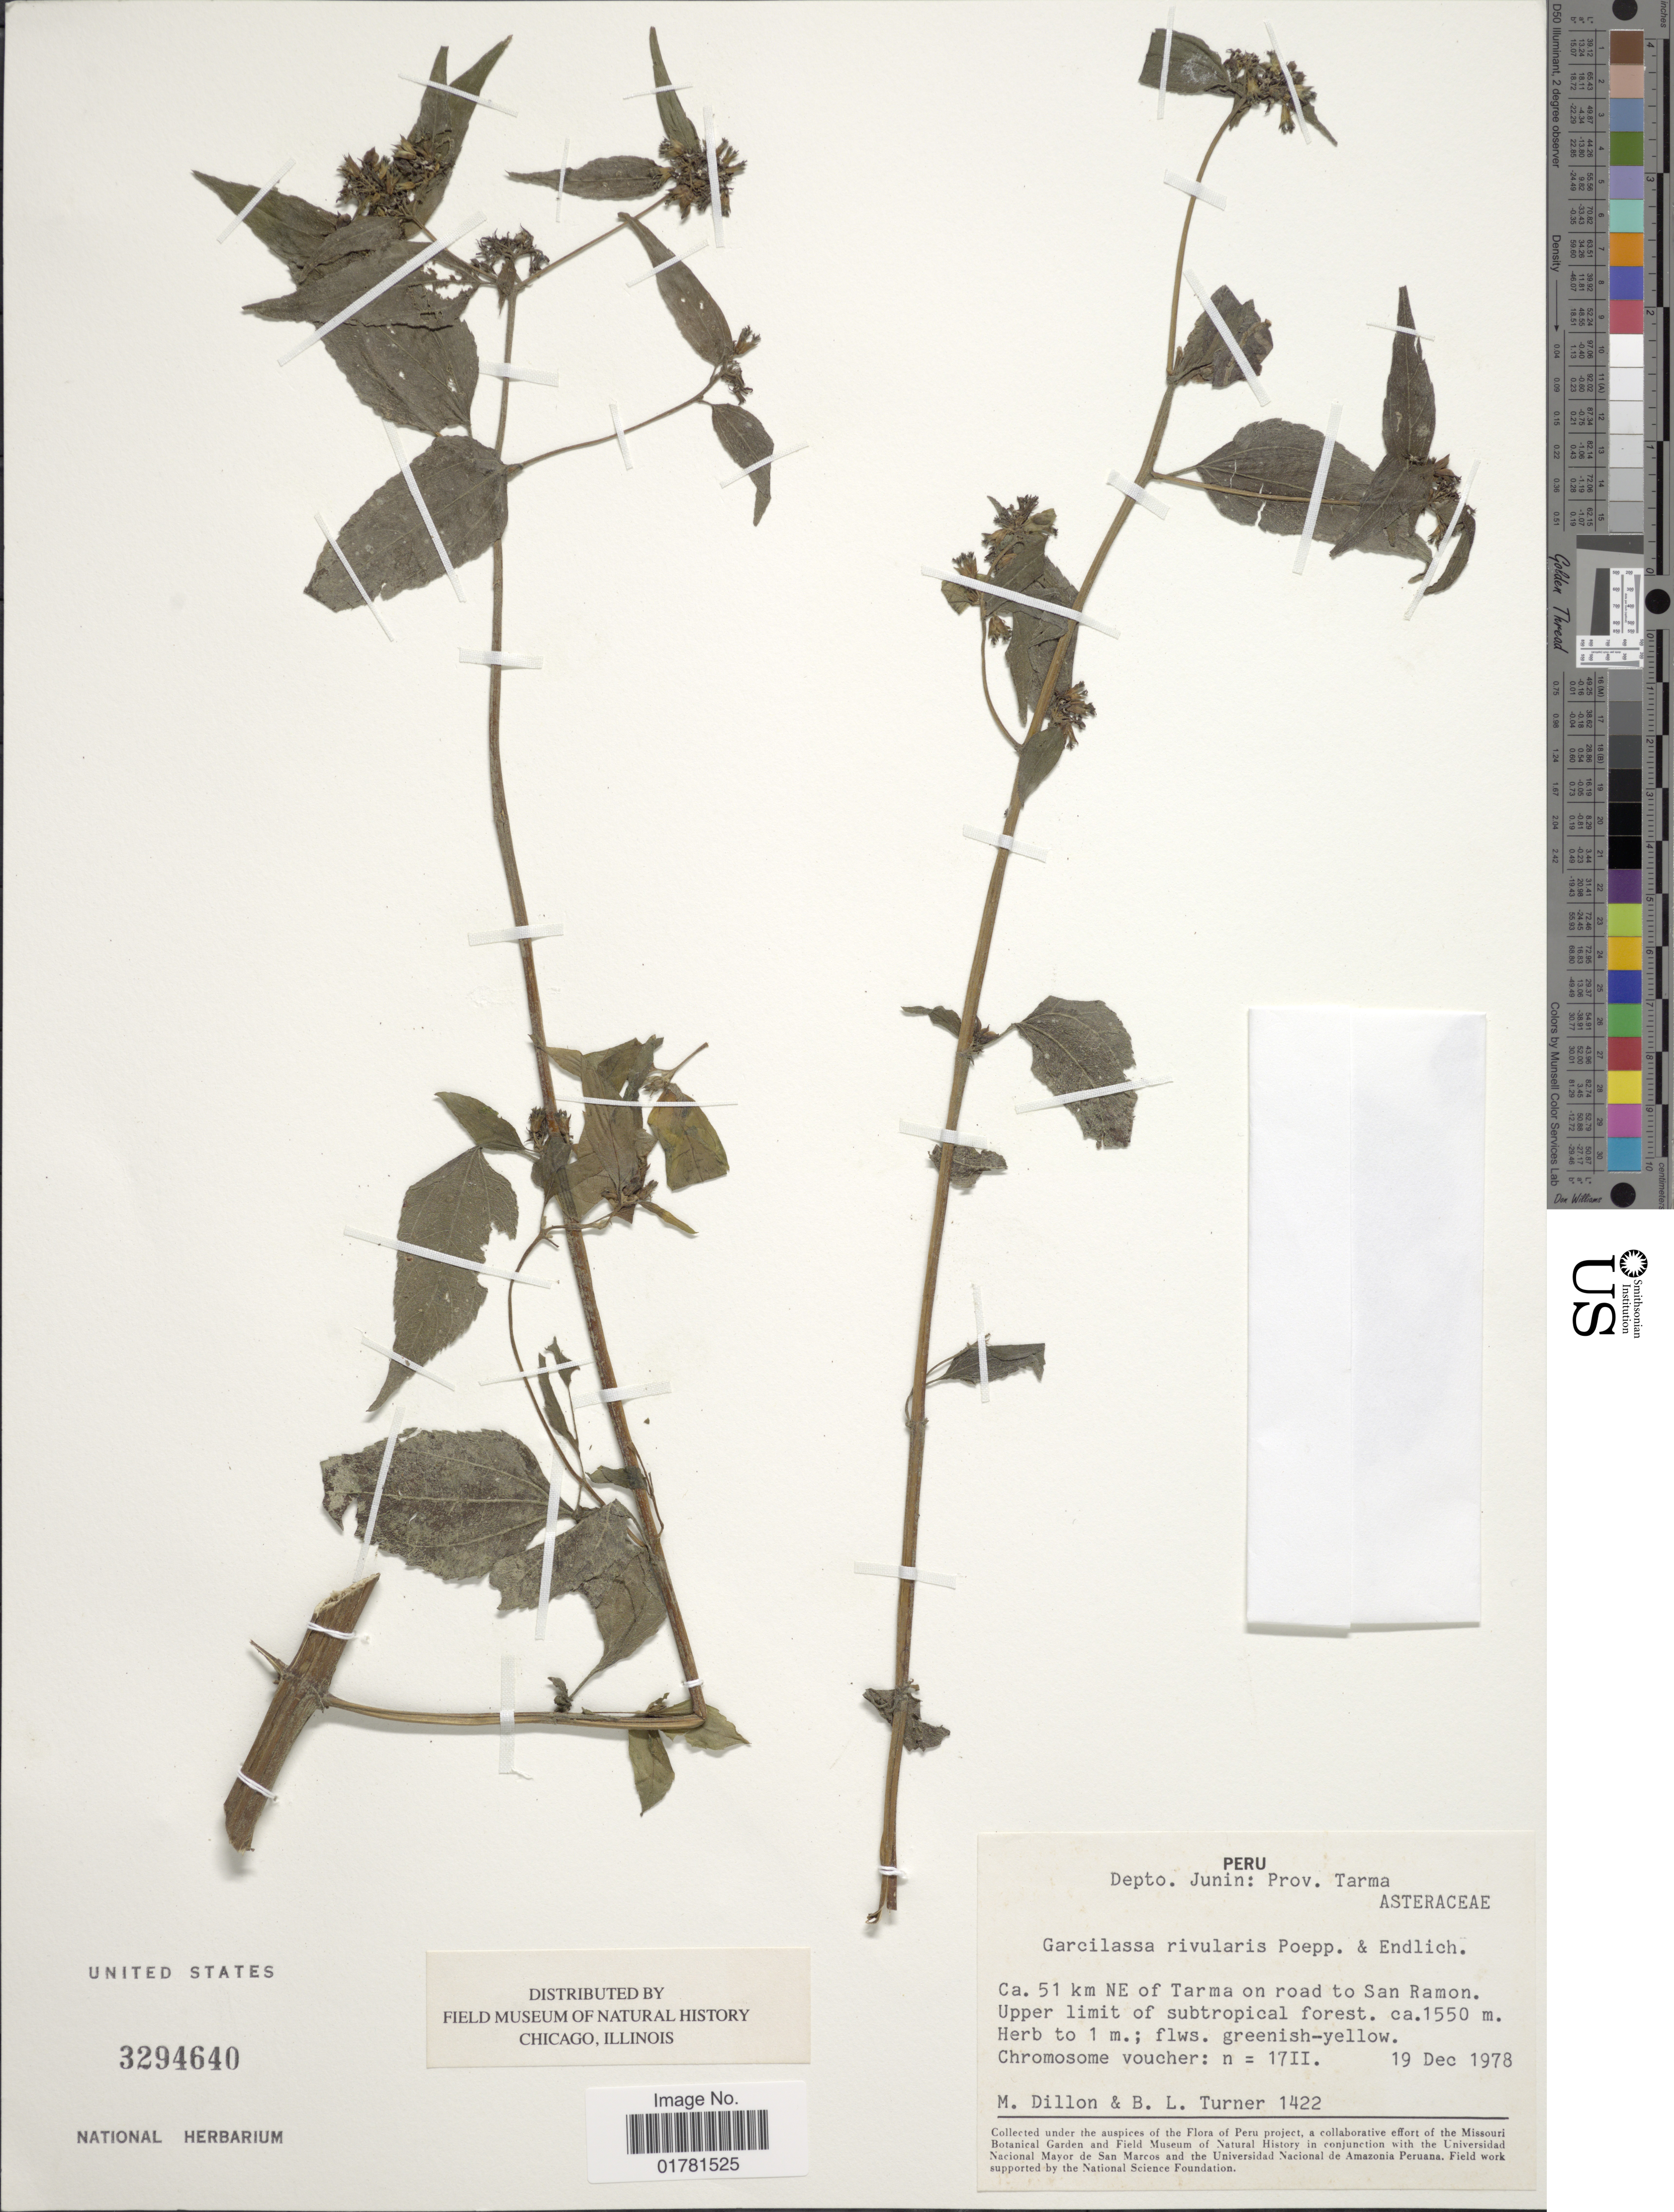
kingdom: Plantae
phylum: Tracheophyta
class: Magnoliopsida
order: Asterales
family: Asteraceae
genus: Garcilassa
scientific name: Garcilassa rivularis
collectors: M. O. Dillon & B. L. Turner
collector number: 1422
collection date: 1978-12-19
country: Peru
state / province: Junín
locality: Depto Junin: prov. Tarma, Ca 51 km NE of Tarma on road to San Ramon. Upper limit of suntropical forest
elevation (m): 1550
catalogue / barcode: US 3294640